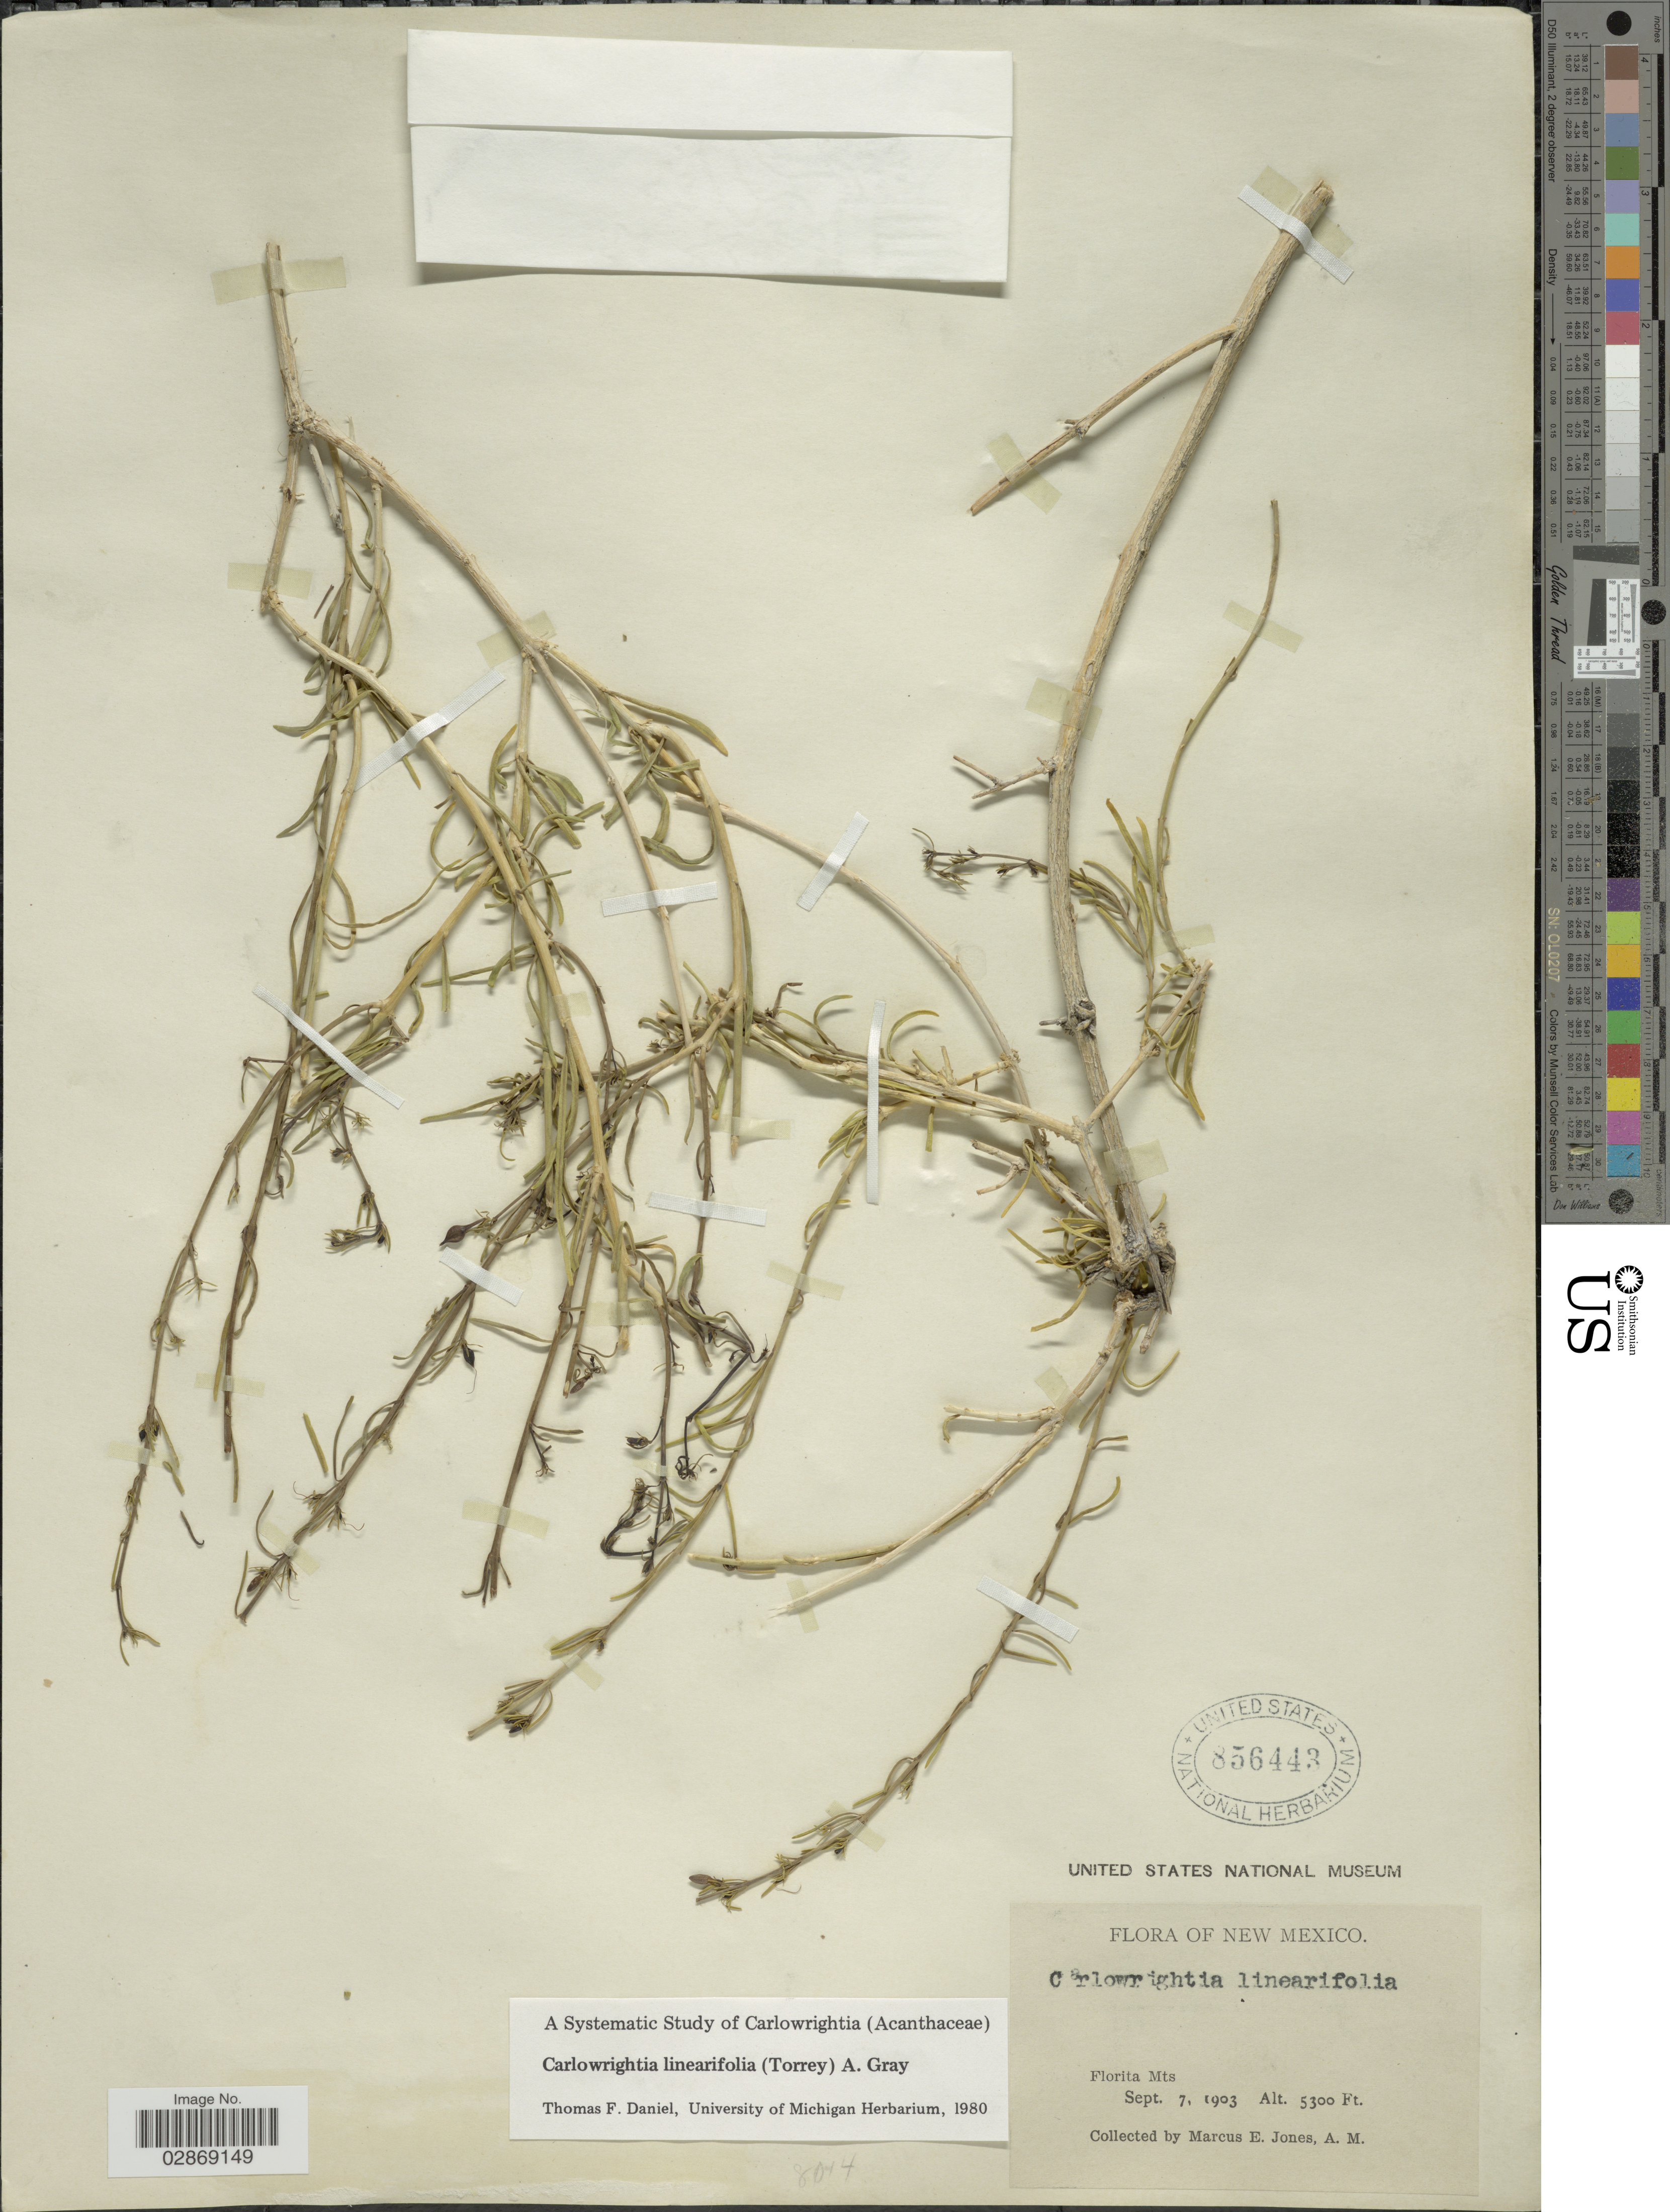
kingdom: Plantae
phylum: Tracheophyta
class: Magnoliopsida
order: Lamiales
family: Acanthaceae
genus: Carlowrightia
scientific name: Carlowrightia linearifolia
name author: (Torr.) A. Gray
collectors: M. E. Jones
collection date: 1903-09-07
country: United States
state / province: New Mexico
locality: Florita Mts.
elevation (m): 1615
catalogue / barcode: US 856443